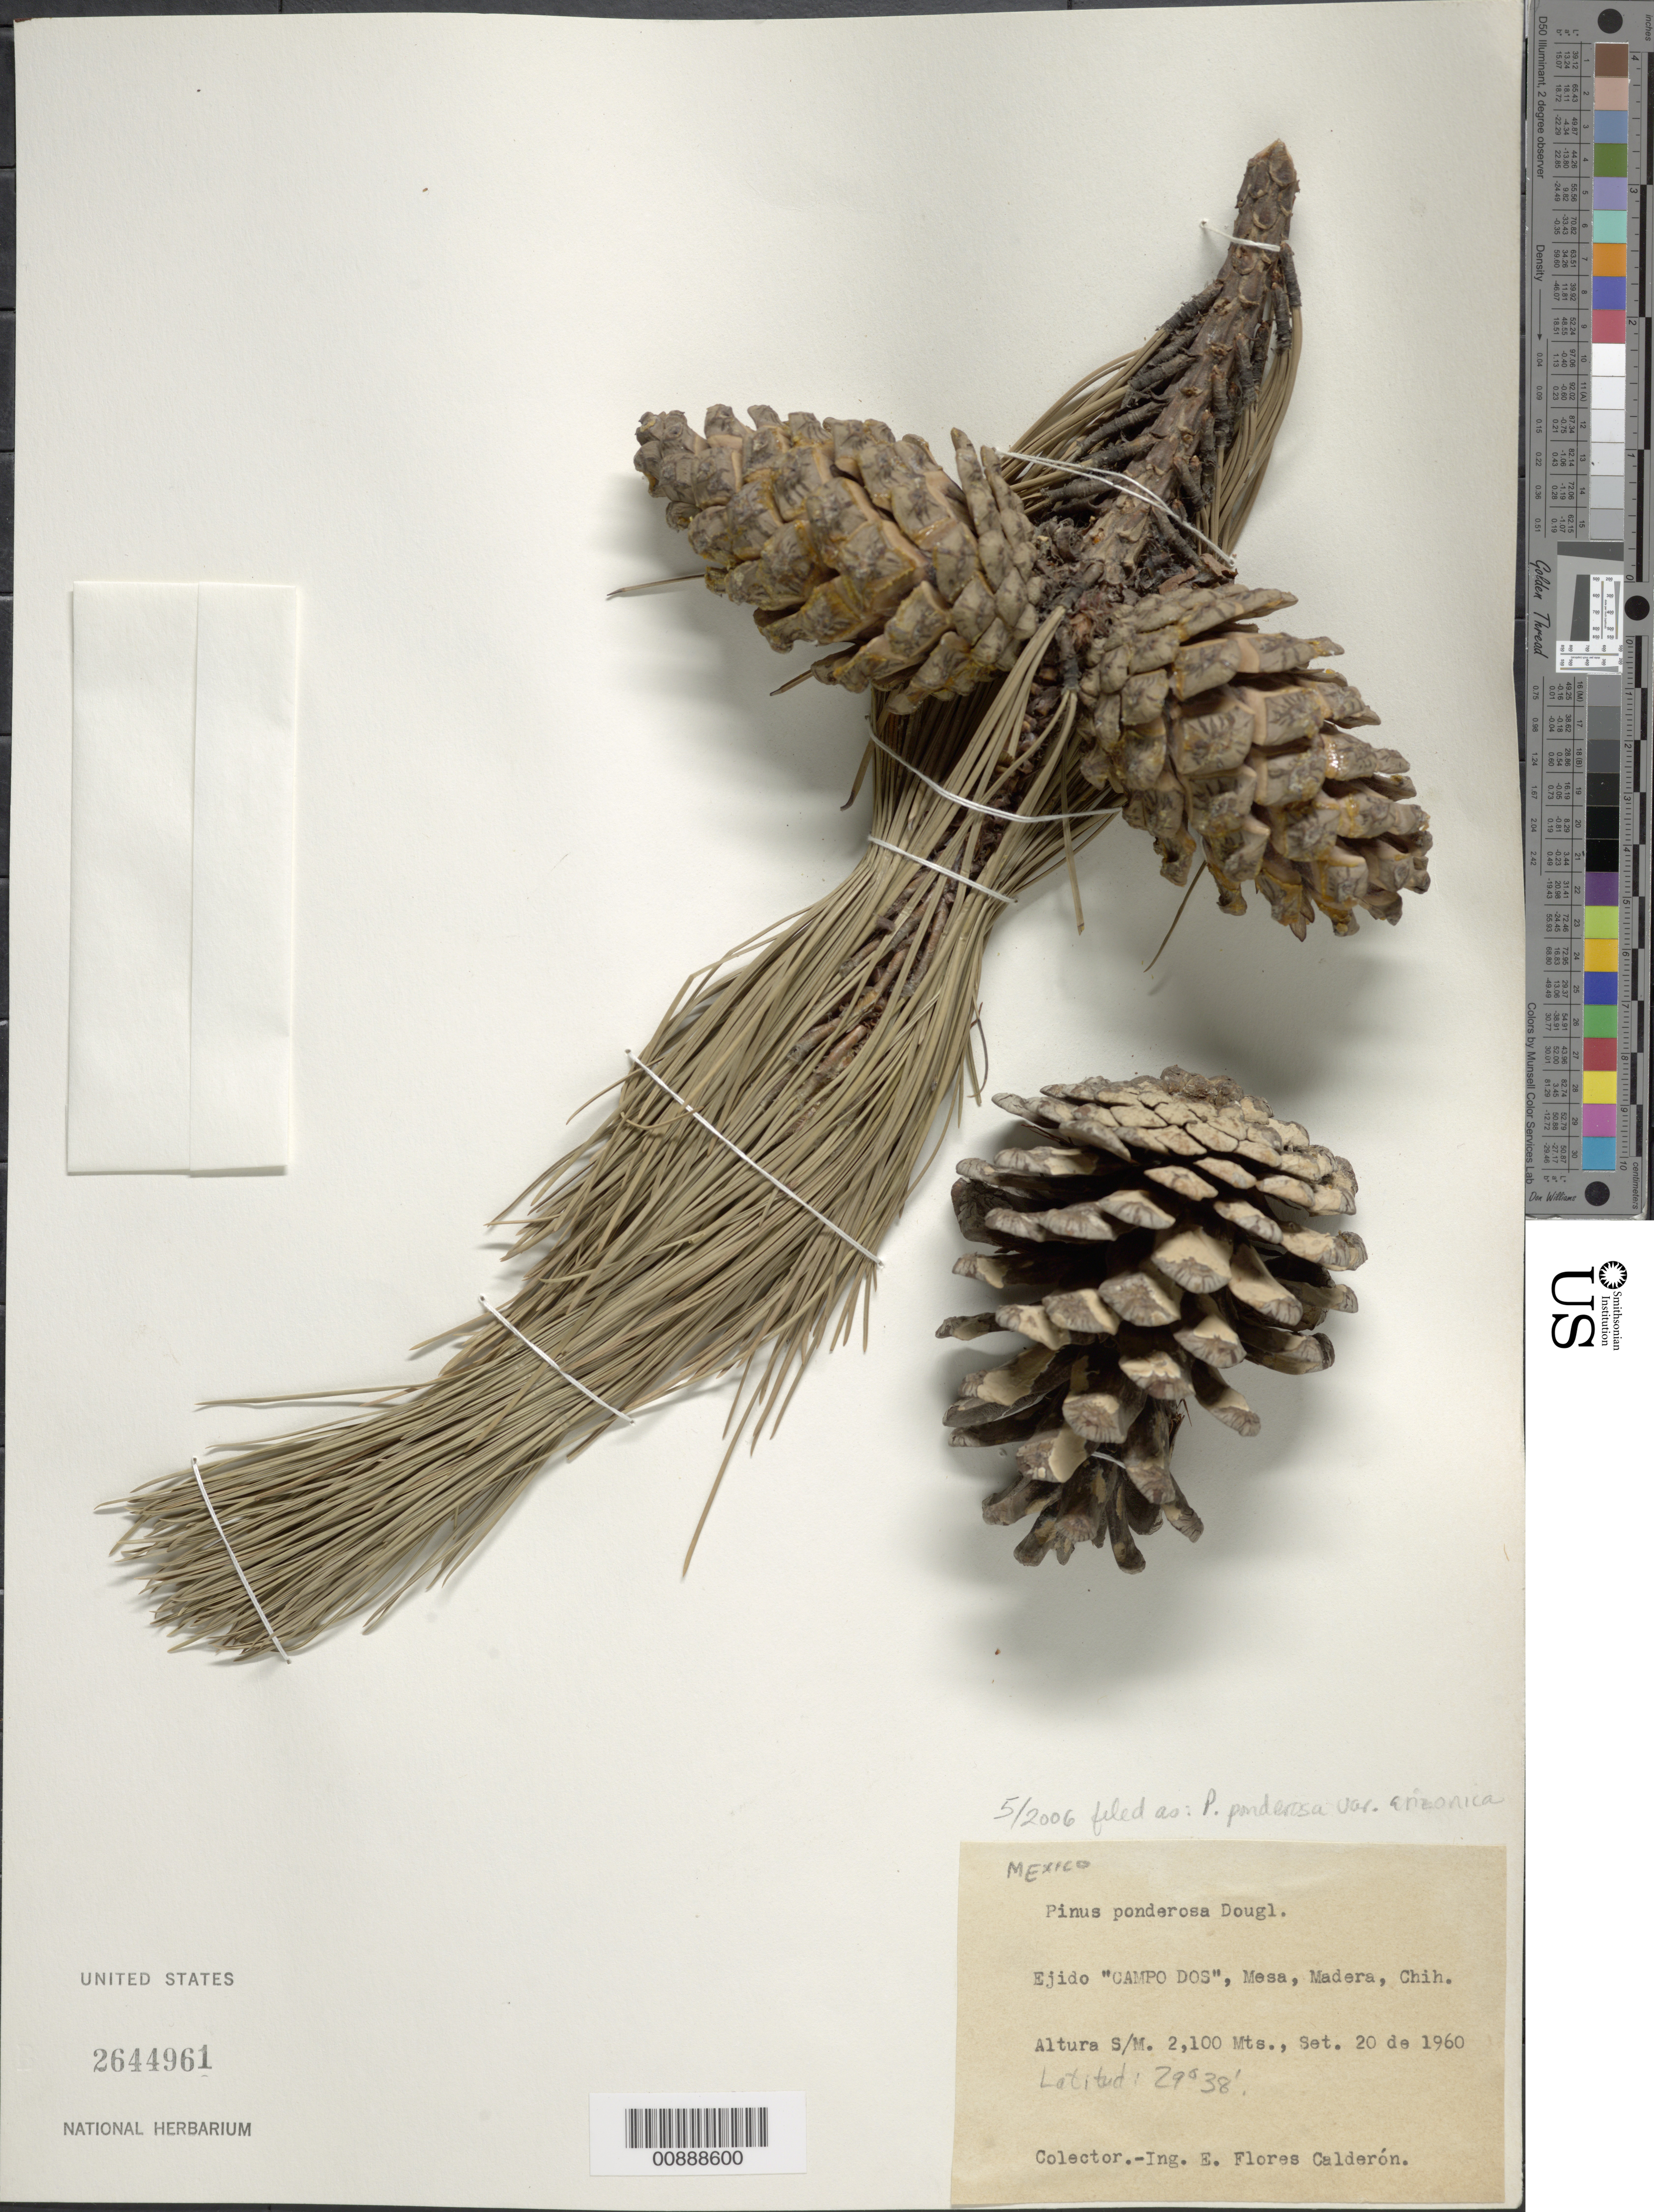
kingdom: Plantae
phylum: Tracheophyta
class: Pinopsida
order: Pinales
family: Pinaceae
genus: Pinus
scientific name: Pinus ponderosa var. scopulorum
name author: Engelm.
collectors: Flores Calderón, E.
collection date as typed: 20 Sep 1960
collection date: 1960-09-20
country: Mexico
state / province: Chihuahua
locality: Ejido "Campo Dos", Mesa, Madera, Chihuahua.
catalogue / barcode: US 2644961